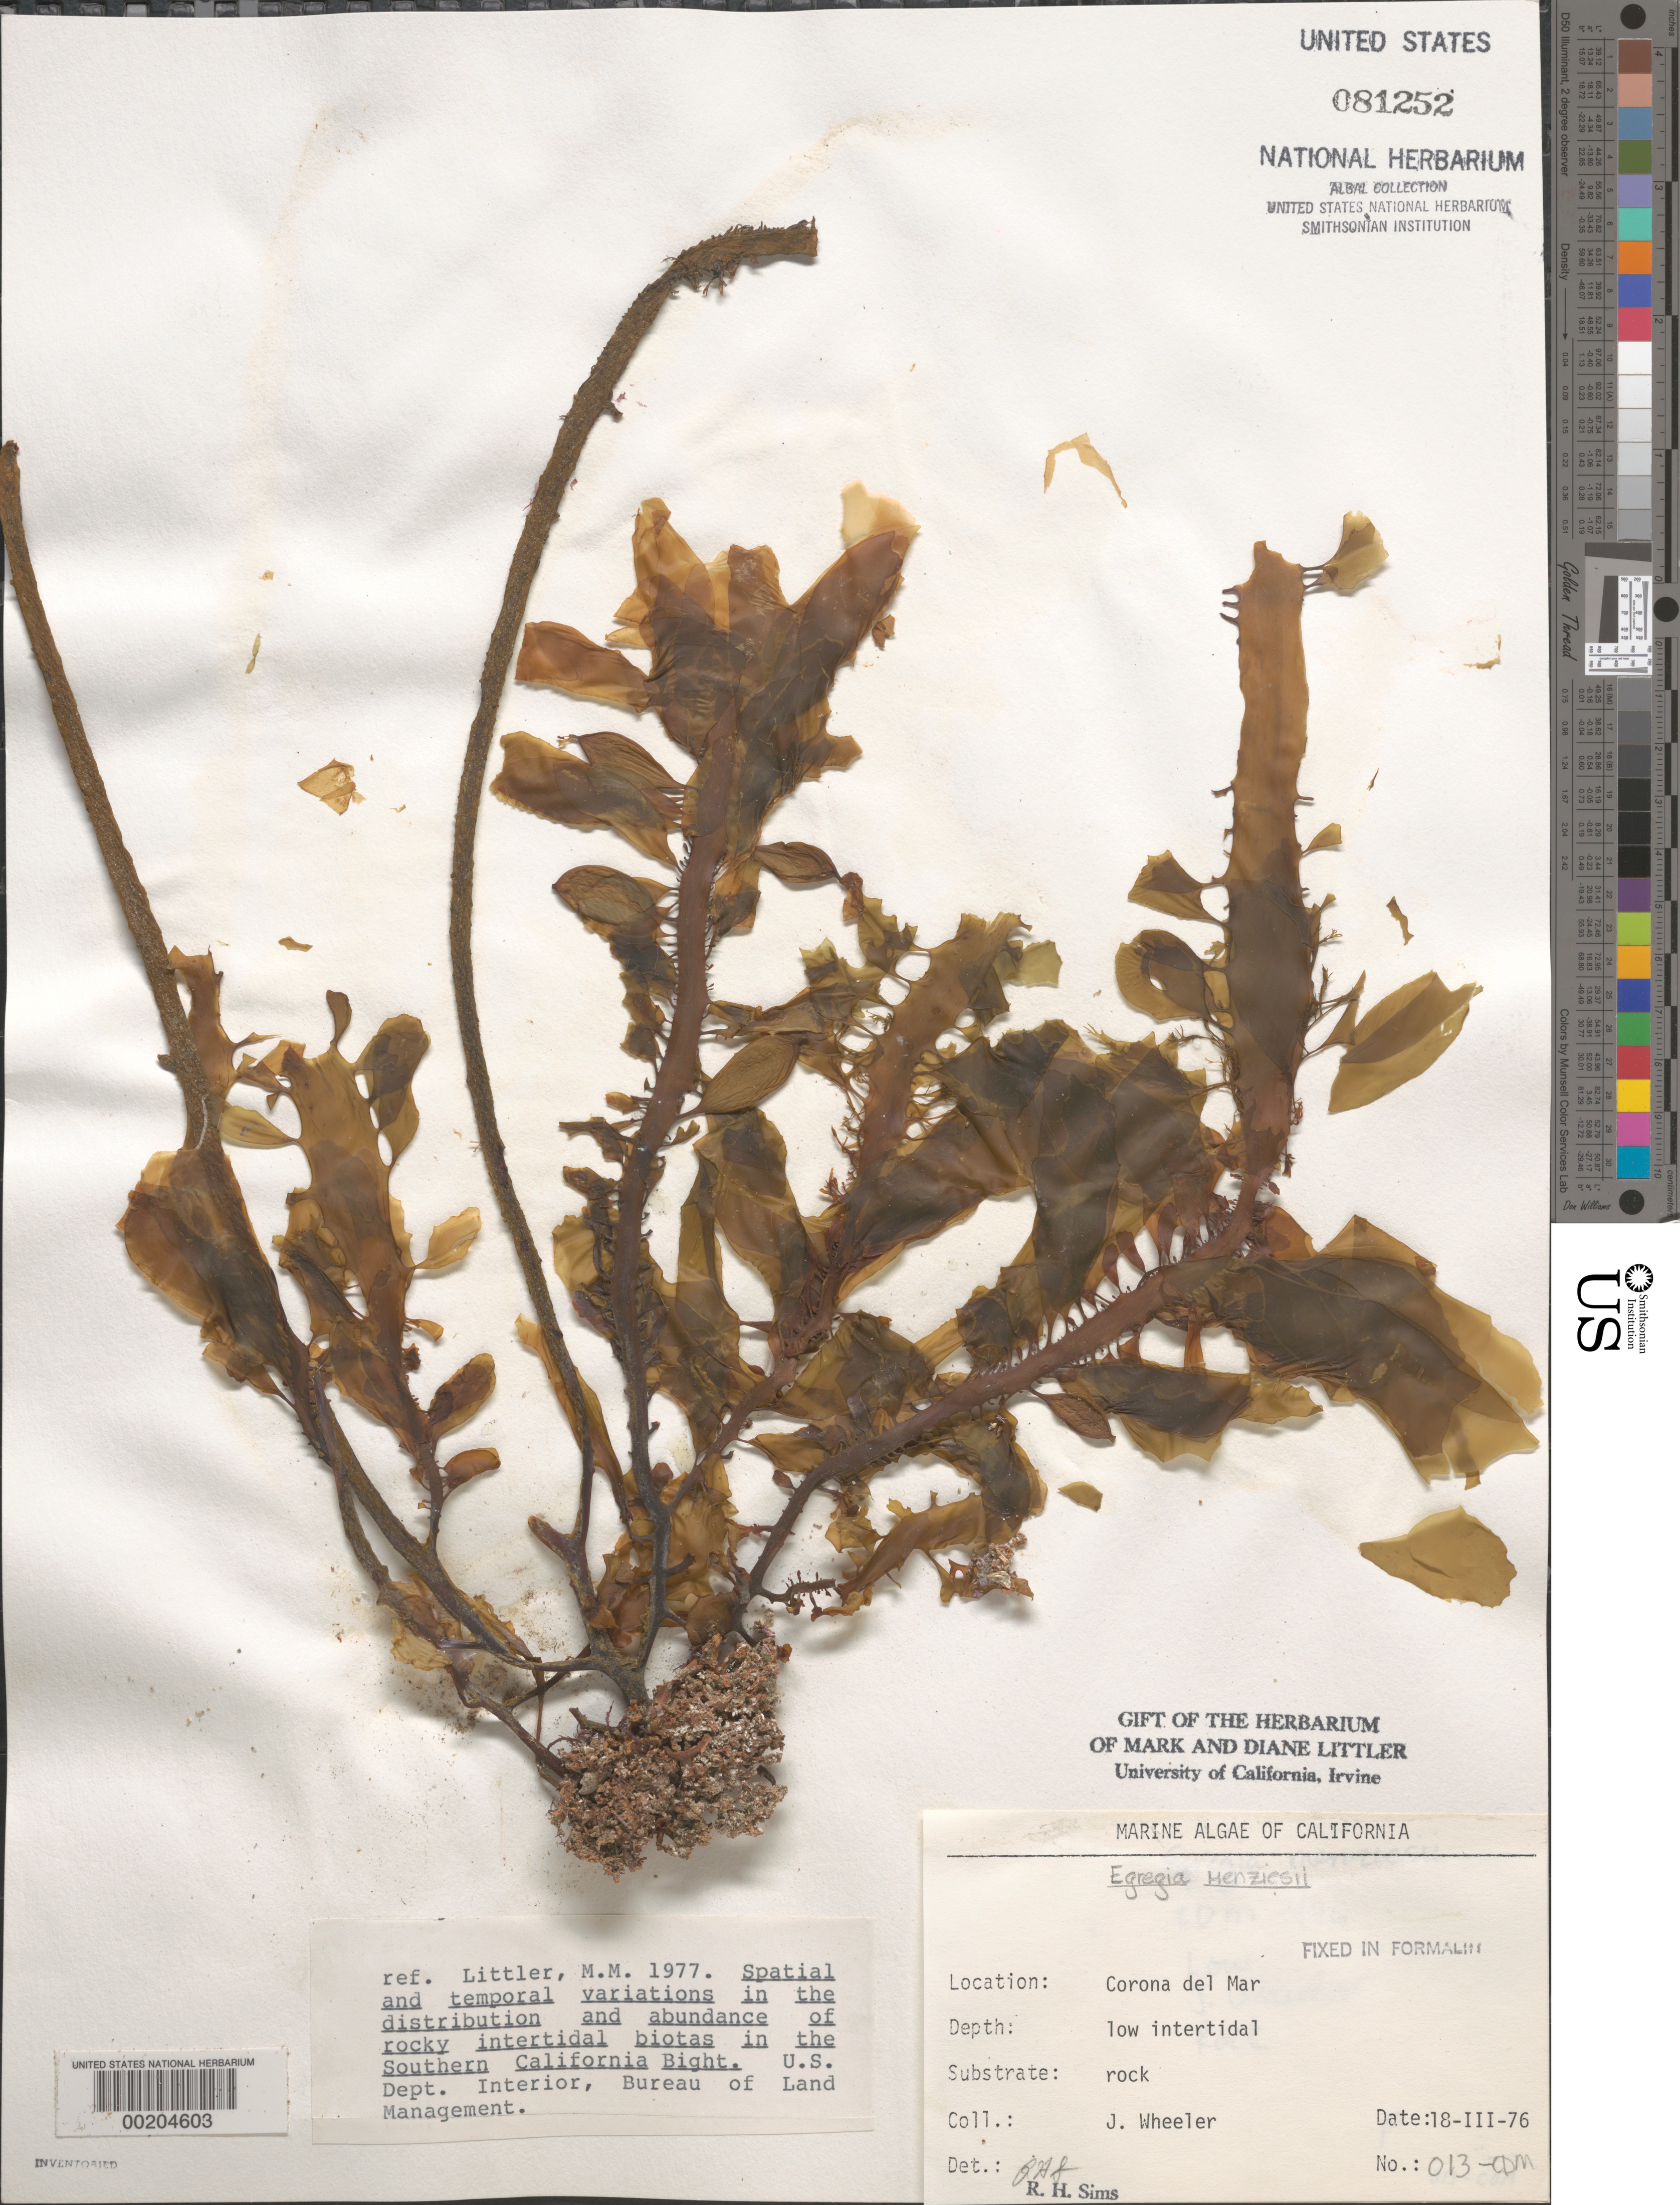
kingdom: Chromista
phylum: Ochrophyta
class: Phaeophyceae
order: Laminariales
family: Lessoniaceae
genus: Egregia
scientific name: Egregia menziesii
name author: (Turner) Aresch.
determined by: Sims, Robert H.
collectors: J. L. Wheeler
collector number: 013-CDM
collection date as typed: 18 Mar 1976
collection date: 1976-03-18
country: United States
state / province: California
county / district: Orange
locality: Corona del Mar, mouth of Morning Canyon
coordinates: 33 35'14"N, 117 51'54"W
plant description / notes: BLM-SOCALBIGHT Rocky Intertidal Survey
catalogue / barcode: US 81252